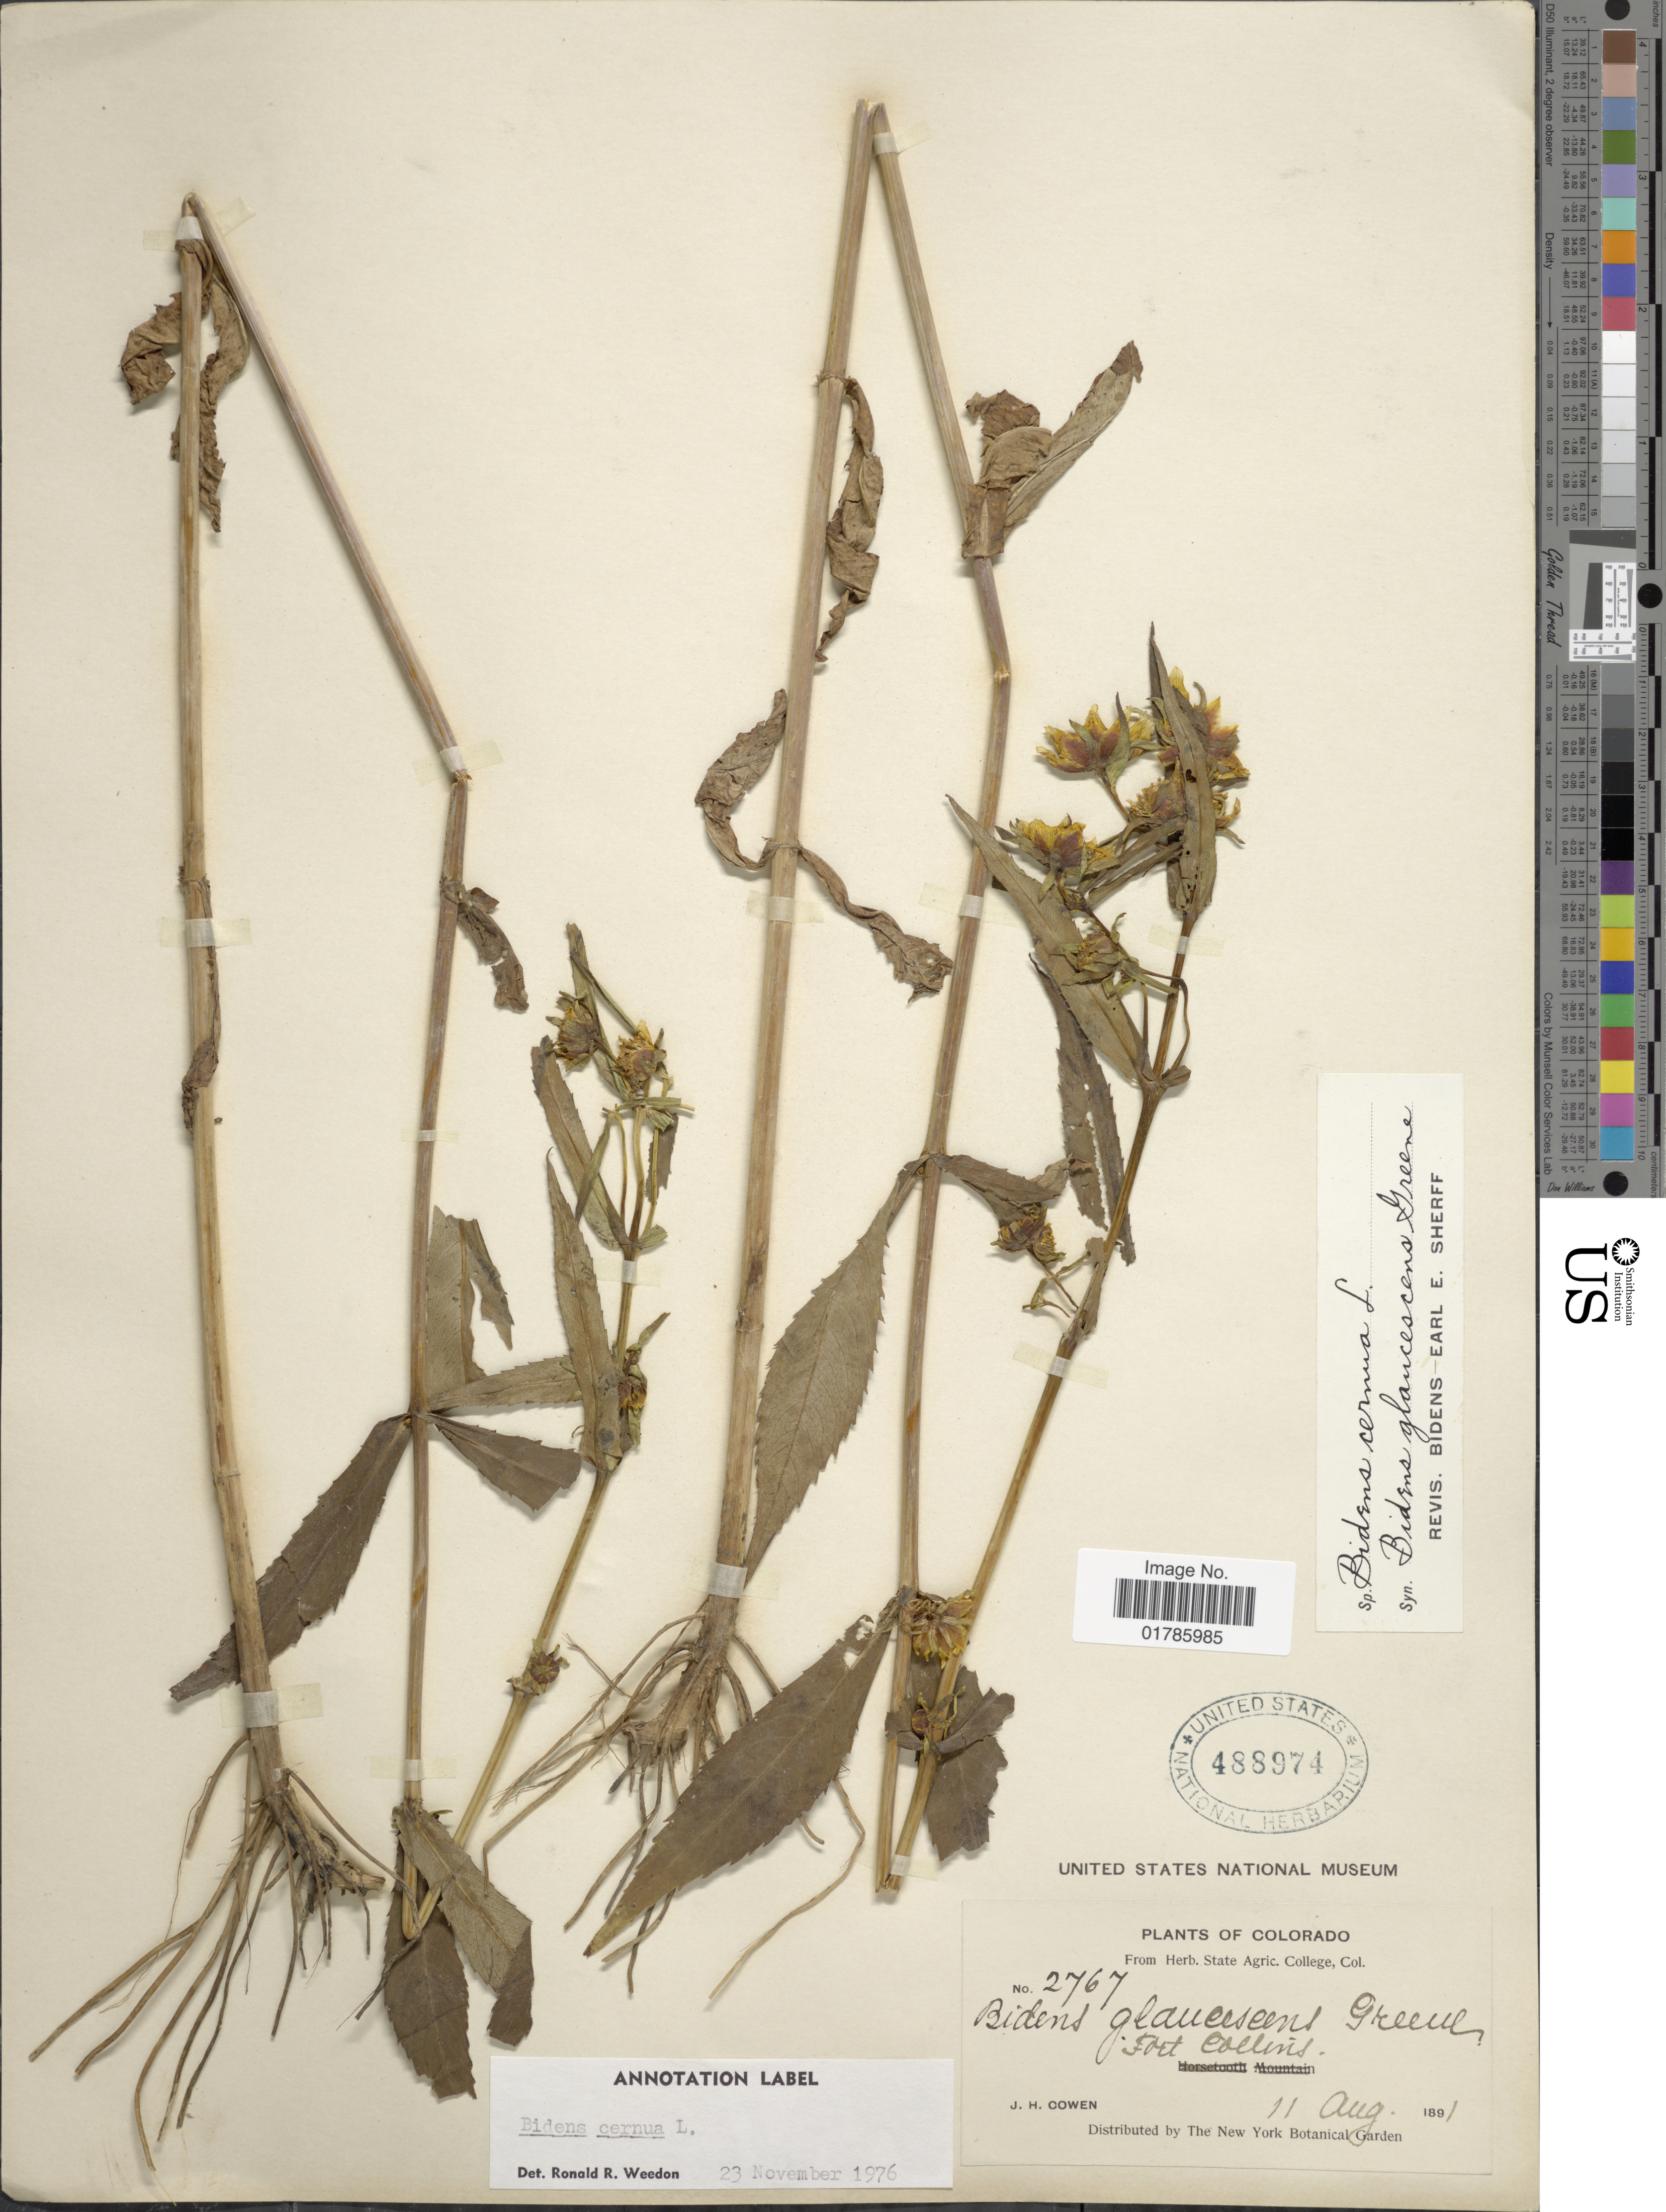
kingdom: Plantae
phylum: Tracheophyta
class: Magnoliopsida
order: Asterales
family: Asteraceae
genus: Bidens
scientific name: Bidens cernua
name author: L.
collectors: J. H. Cowen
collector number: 2767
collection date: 1891-08-11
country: United States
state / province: Colorado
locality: Fort Collins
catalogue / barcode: US 488974